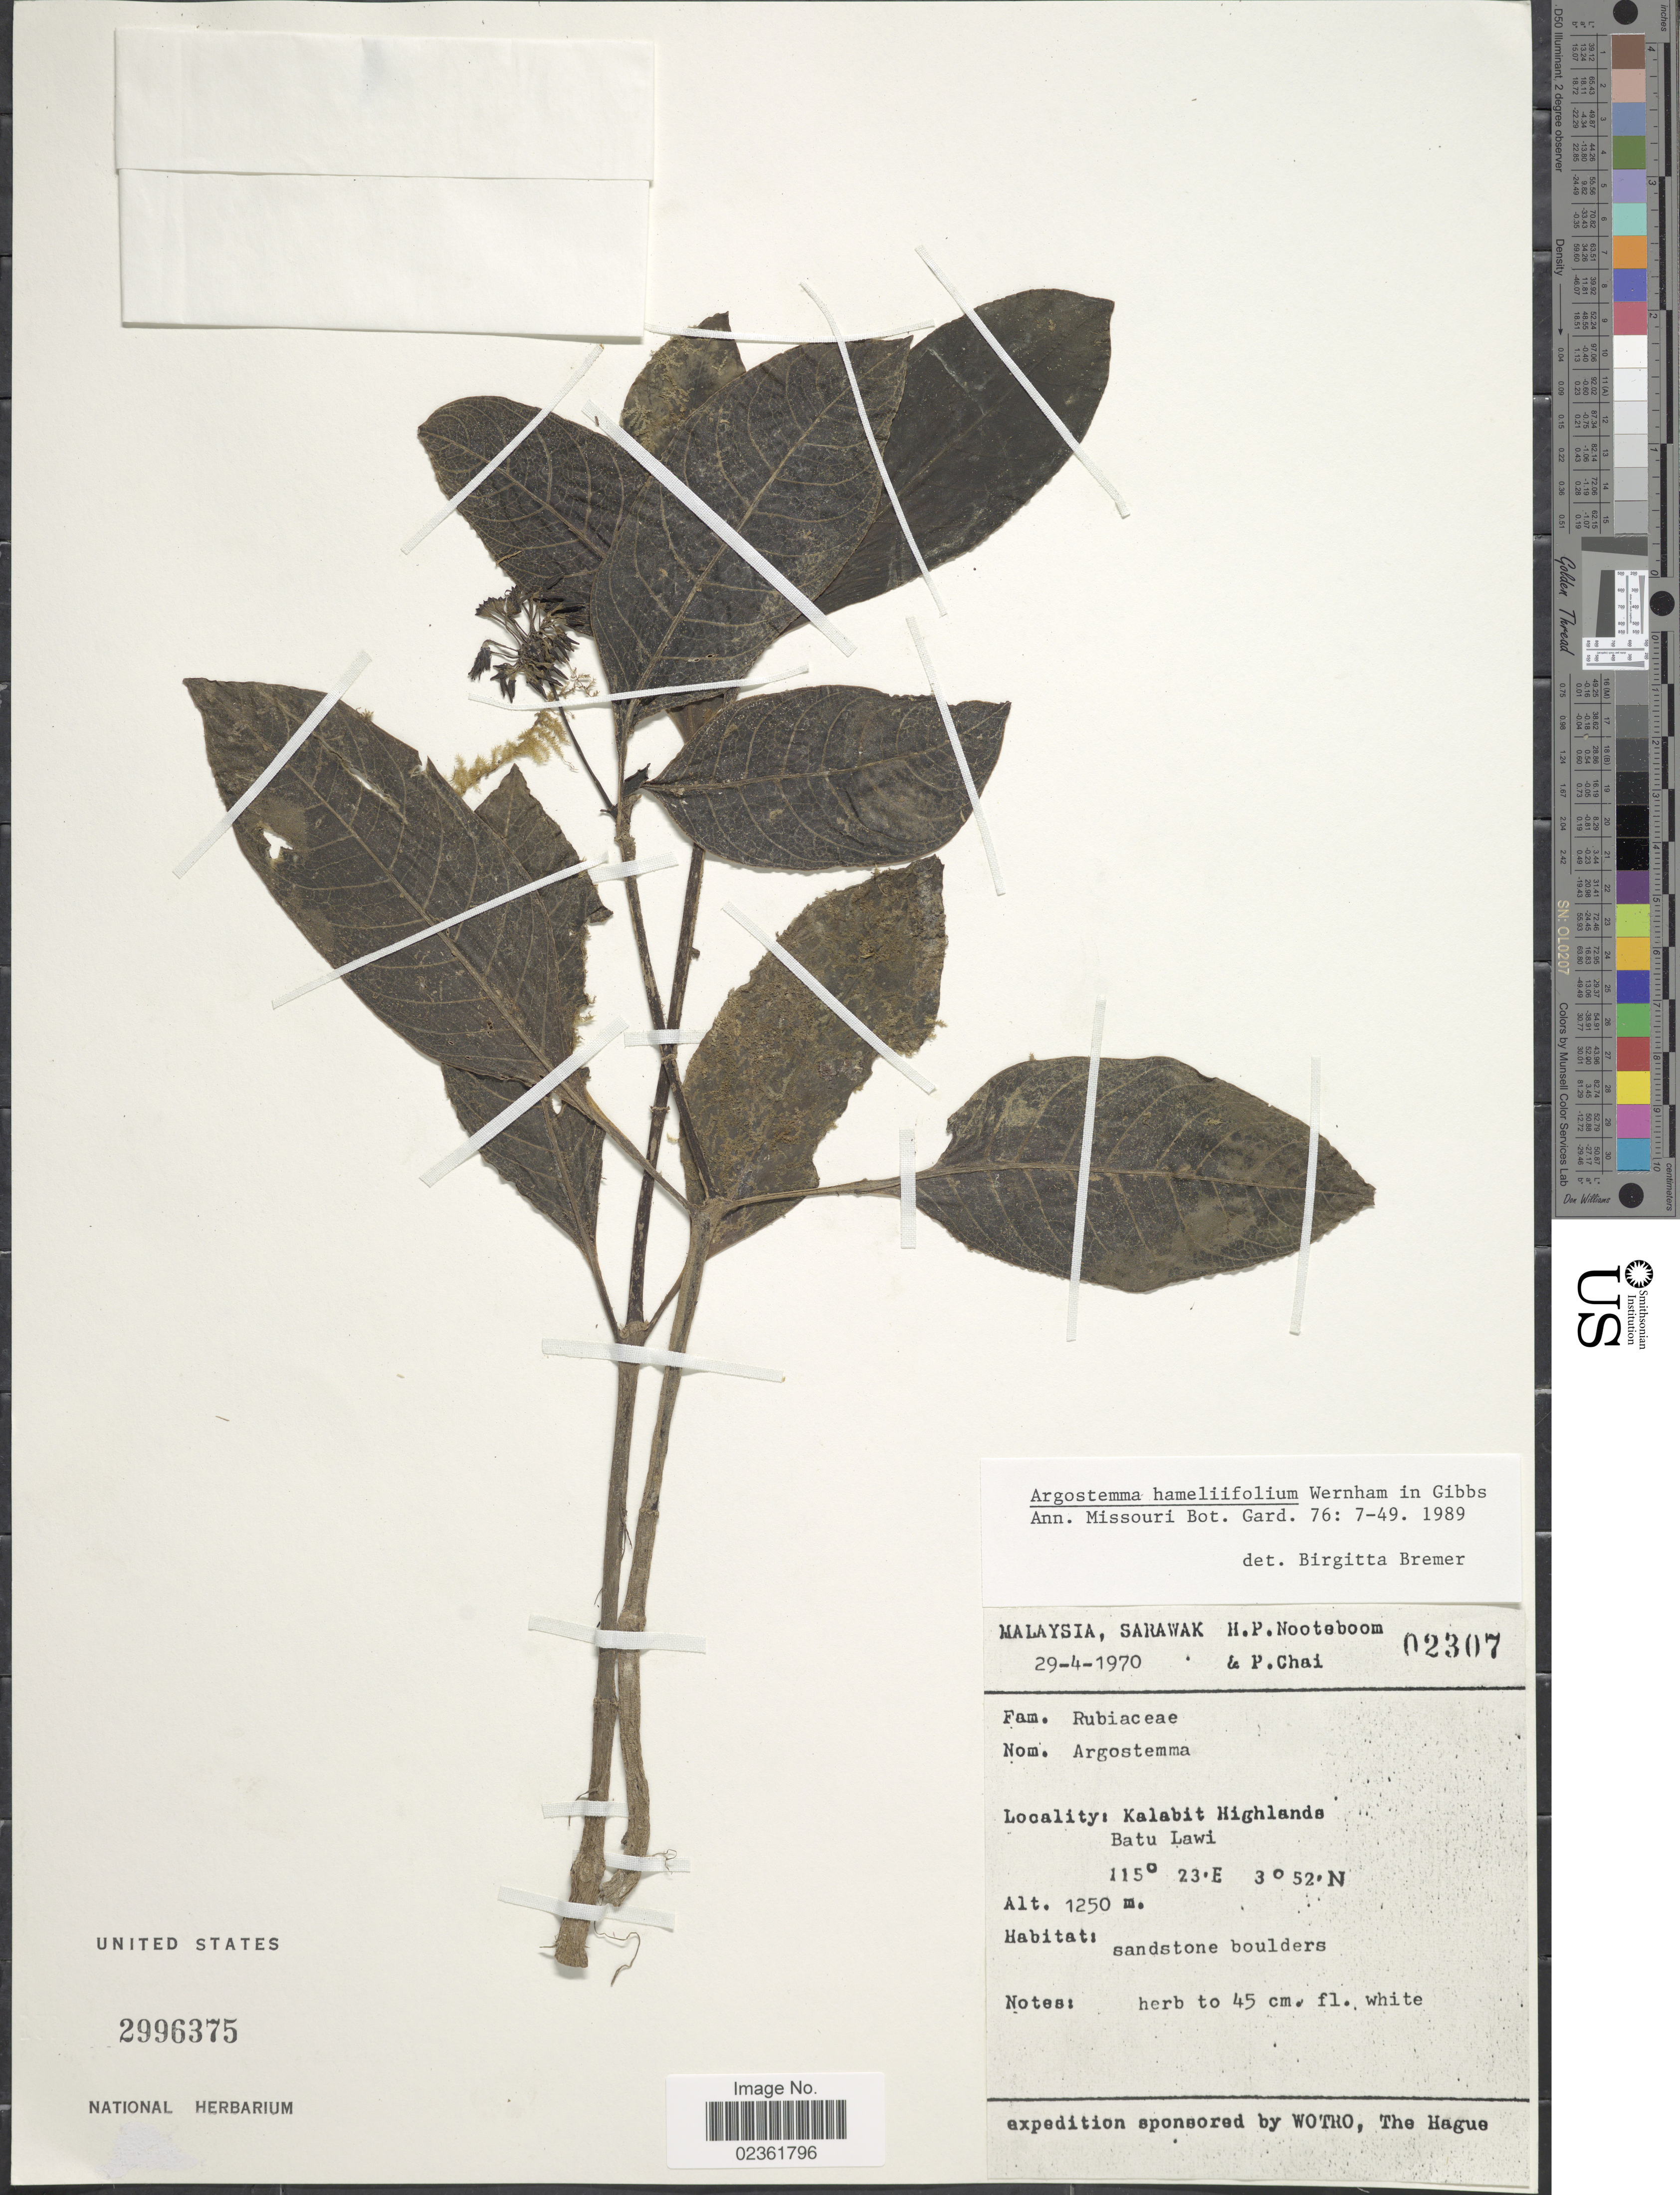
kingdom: Plantae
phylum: Tracheophyta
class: Magnoliopsida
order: Gentianales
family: Rubiaceae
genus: Argostemma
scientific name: Argostemma hameliifolium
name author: Wernham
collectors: H. P. Nooteboom & P. Chai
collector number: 02307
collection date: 1970-04-29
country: Malaysia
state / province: Sarawak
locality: Kalabit Highlands, Batu Lawi, sandstone boulders.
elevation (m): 1250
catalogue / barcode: US 2996375